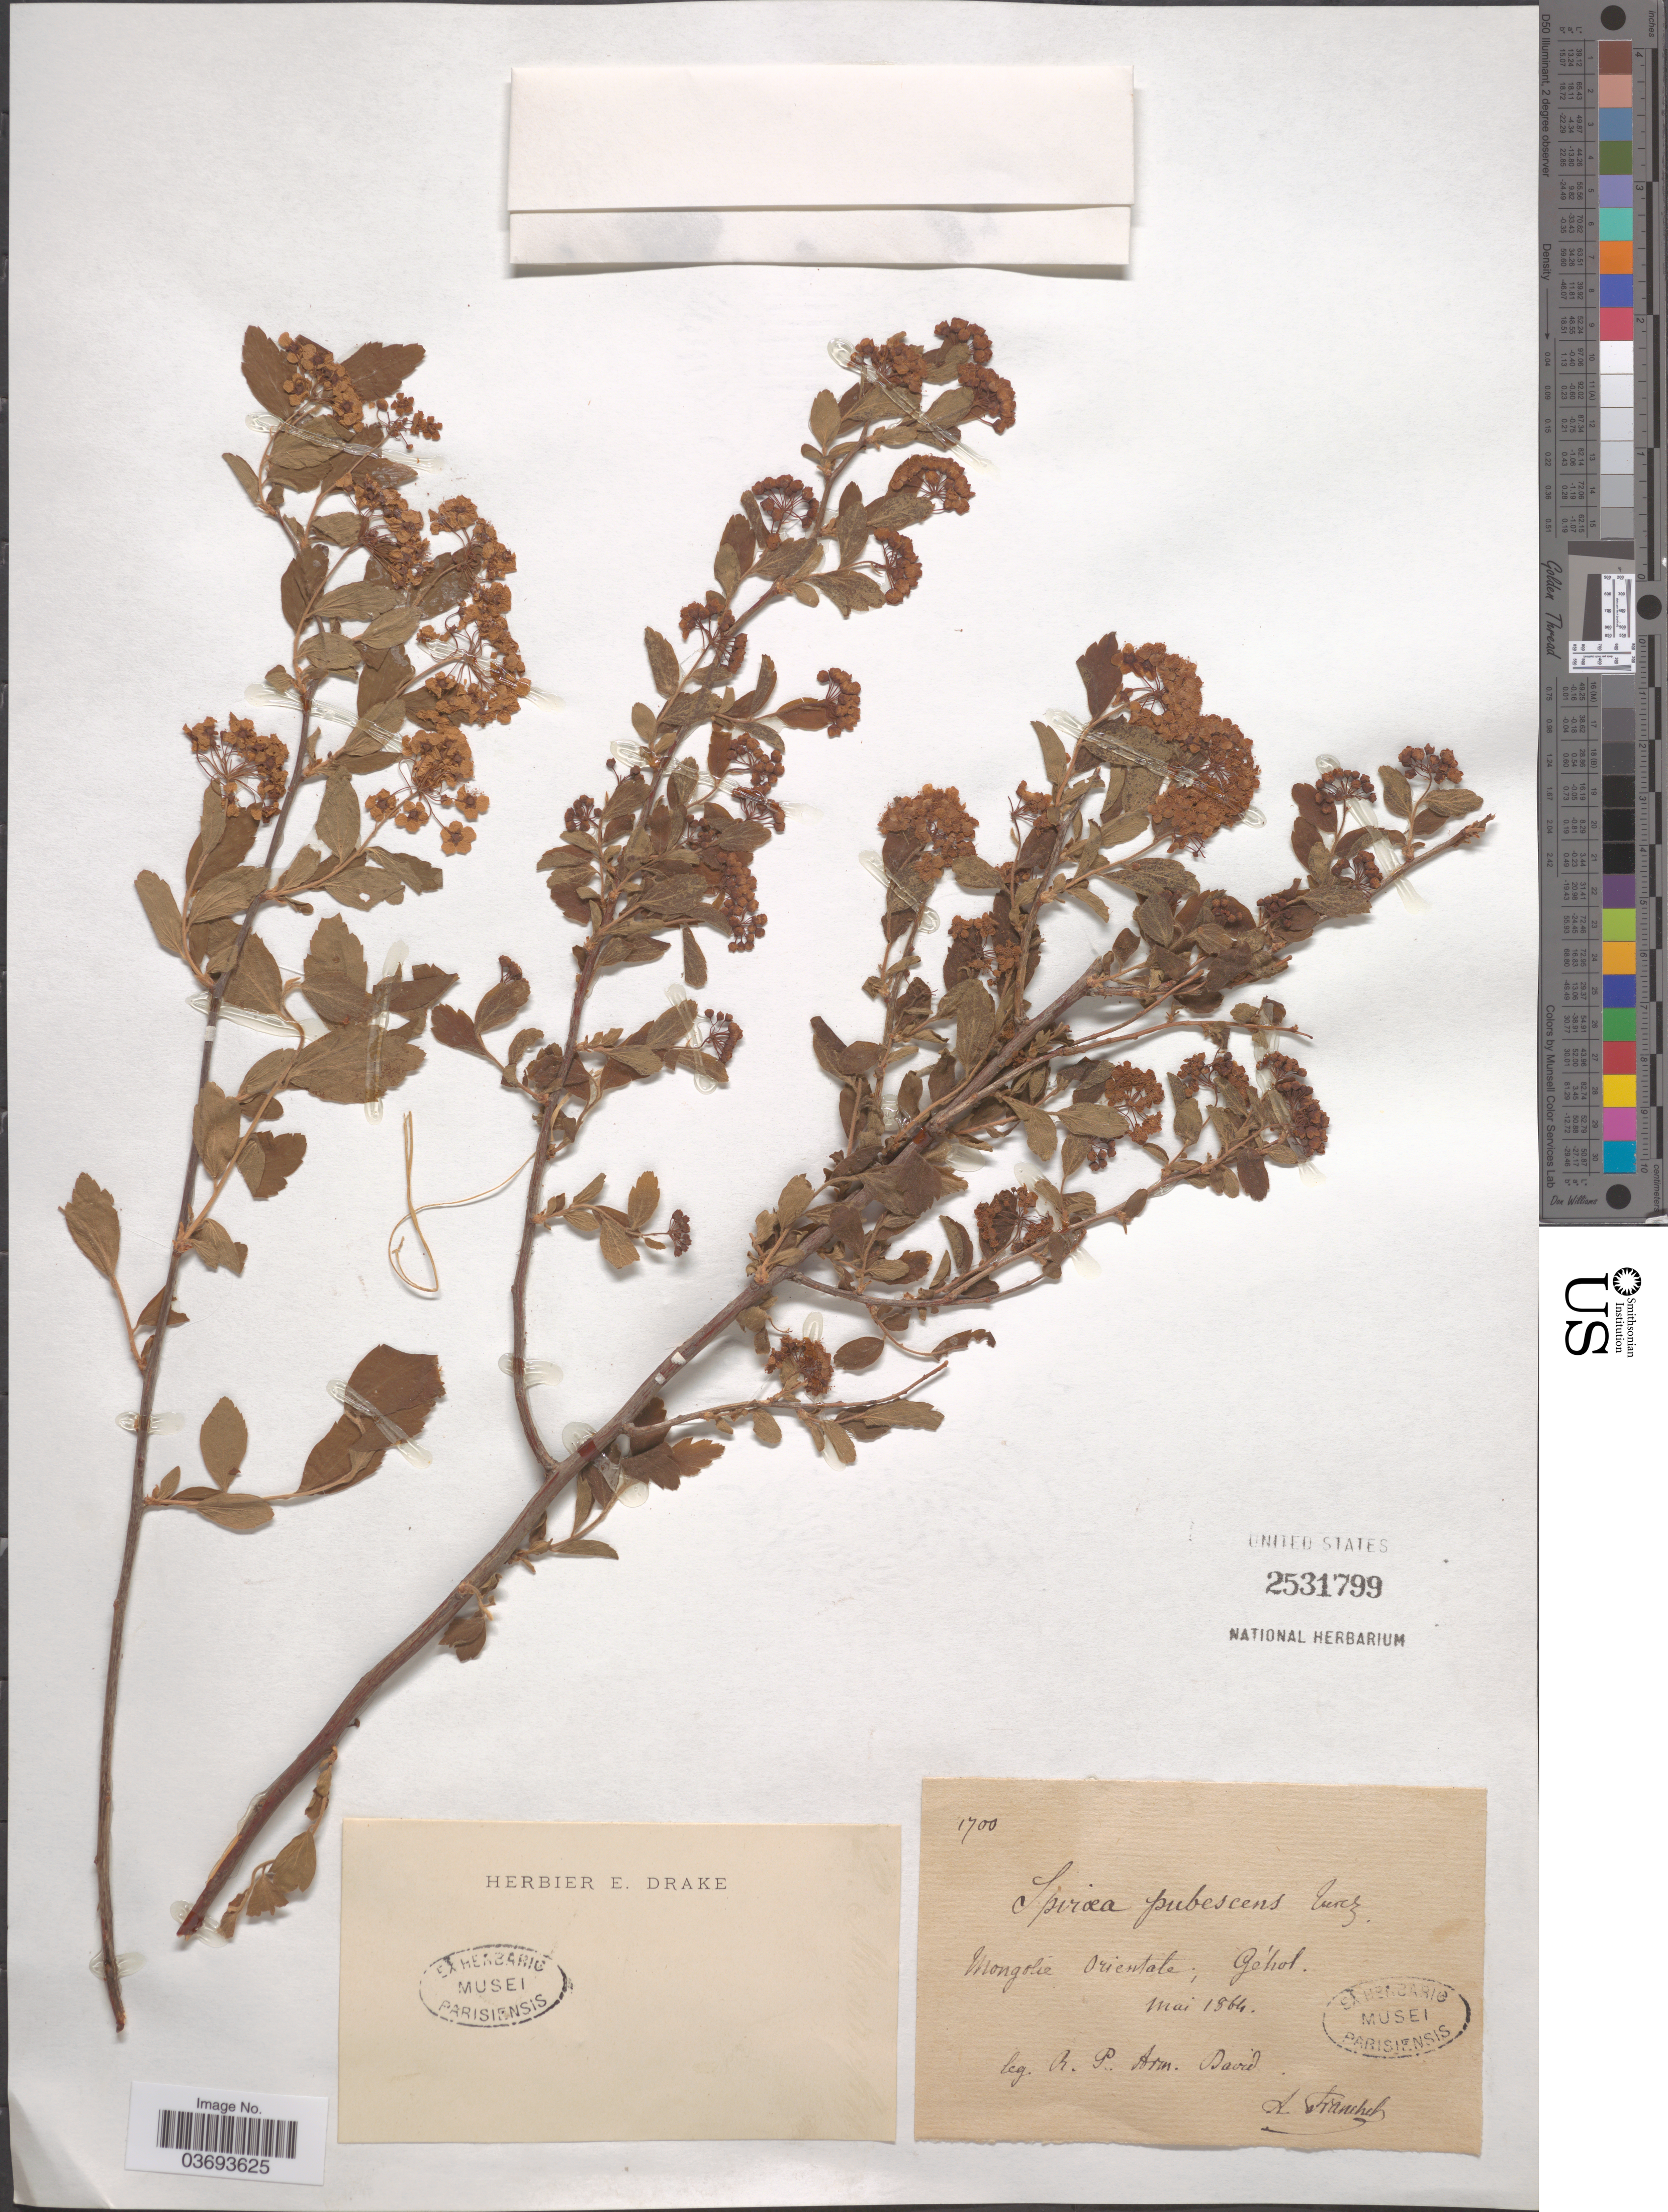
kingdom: Plantae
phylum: Tracheophyta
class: Magnoliopsida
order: Rosales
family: Rosaceae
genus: Spiraea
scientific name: Spiraea pubescens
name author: Turcz.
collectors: R. David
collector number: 1700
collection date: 1864-05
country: Mongolia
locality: Mongolie orientale; Ge'hol.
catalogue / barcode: US 2531799